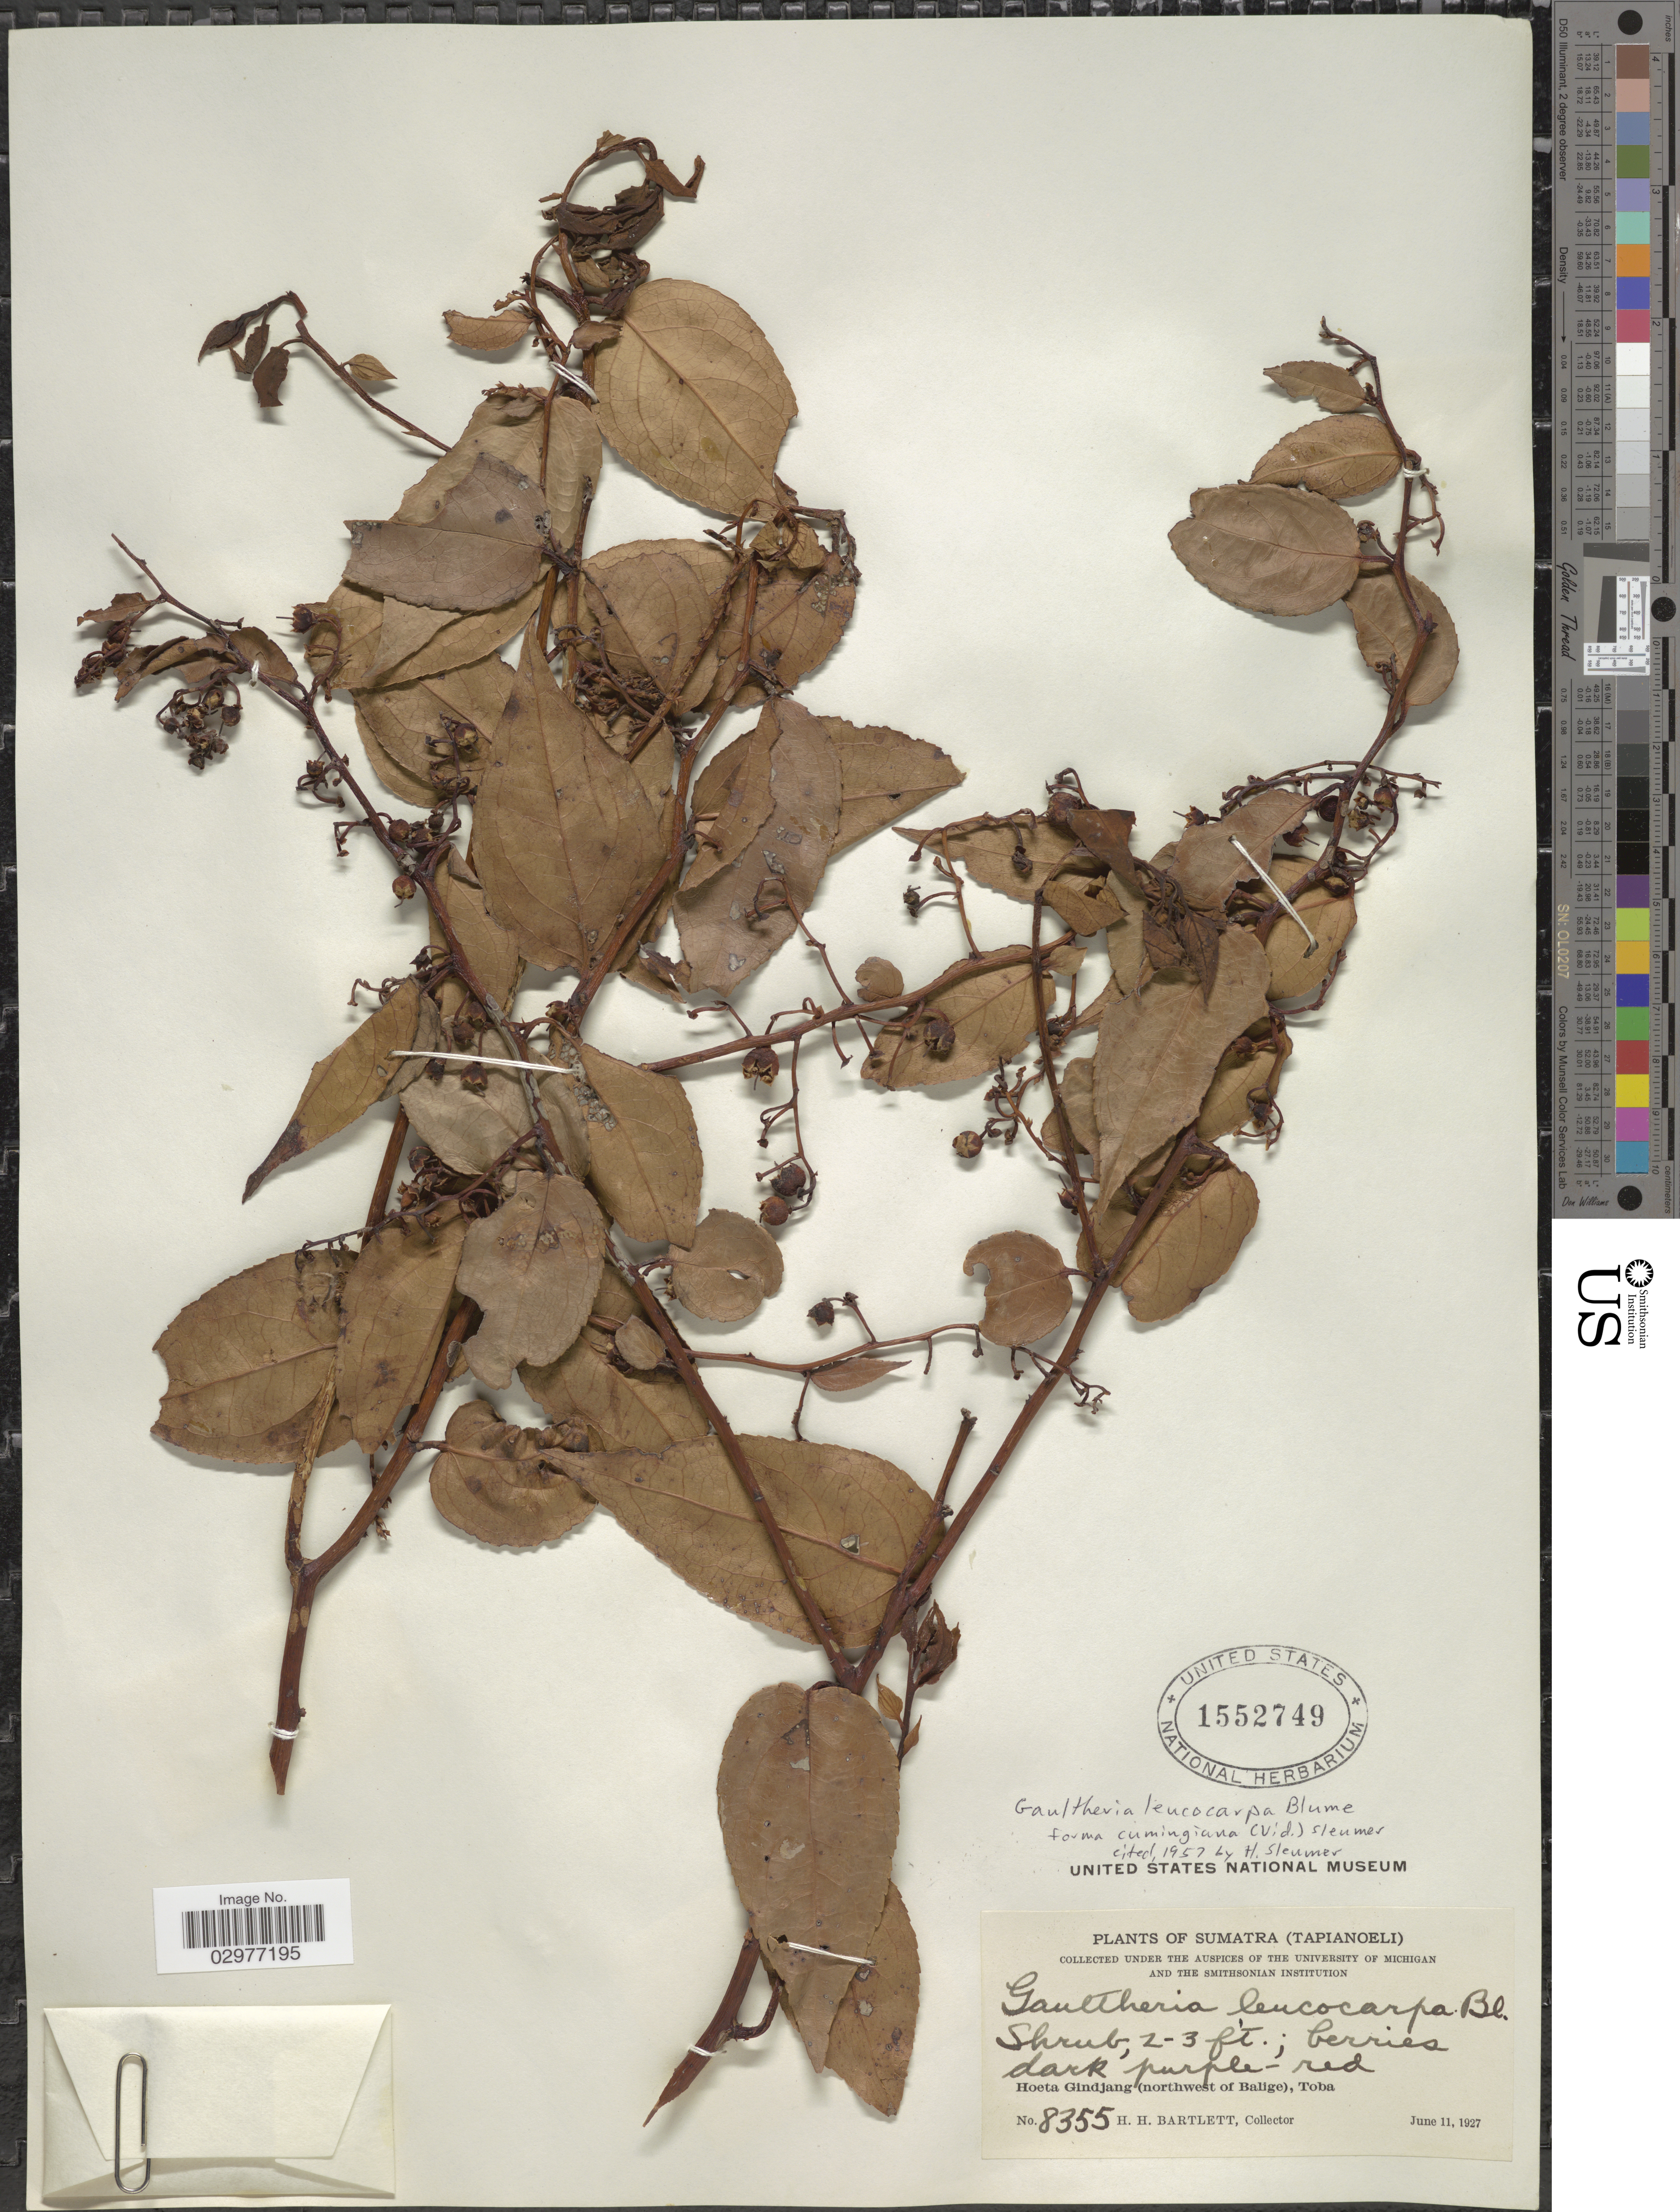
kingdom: Plantae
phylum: Tracheophyta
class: Magnoliopsida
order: Ericales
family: Ericaceae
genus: Gaultheria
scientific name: Gaultheria leucocarpa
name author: Blume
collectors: H. H. Bartlett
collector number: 8355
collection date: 1927-06-11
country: Indonesia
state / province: Sumatra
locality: (Tapianoeli). Hoeta Gindjang (nortwest of Balige), Toba.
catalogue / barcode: US 1552749